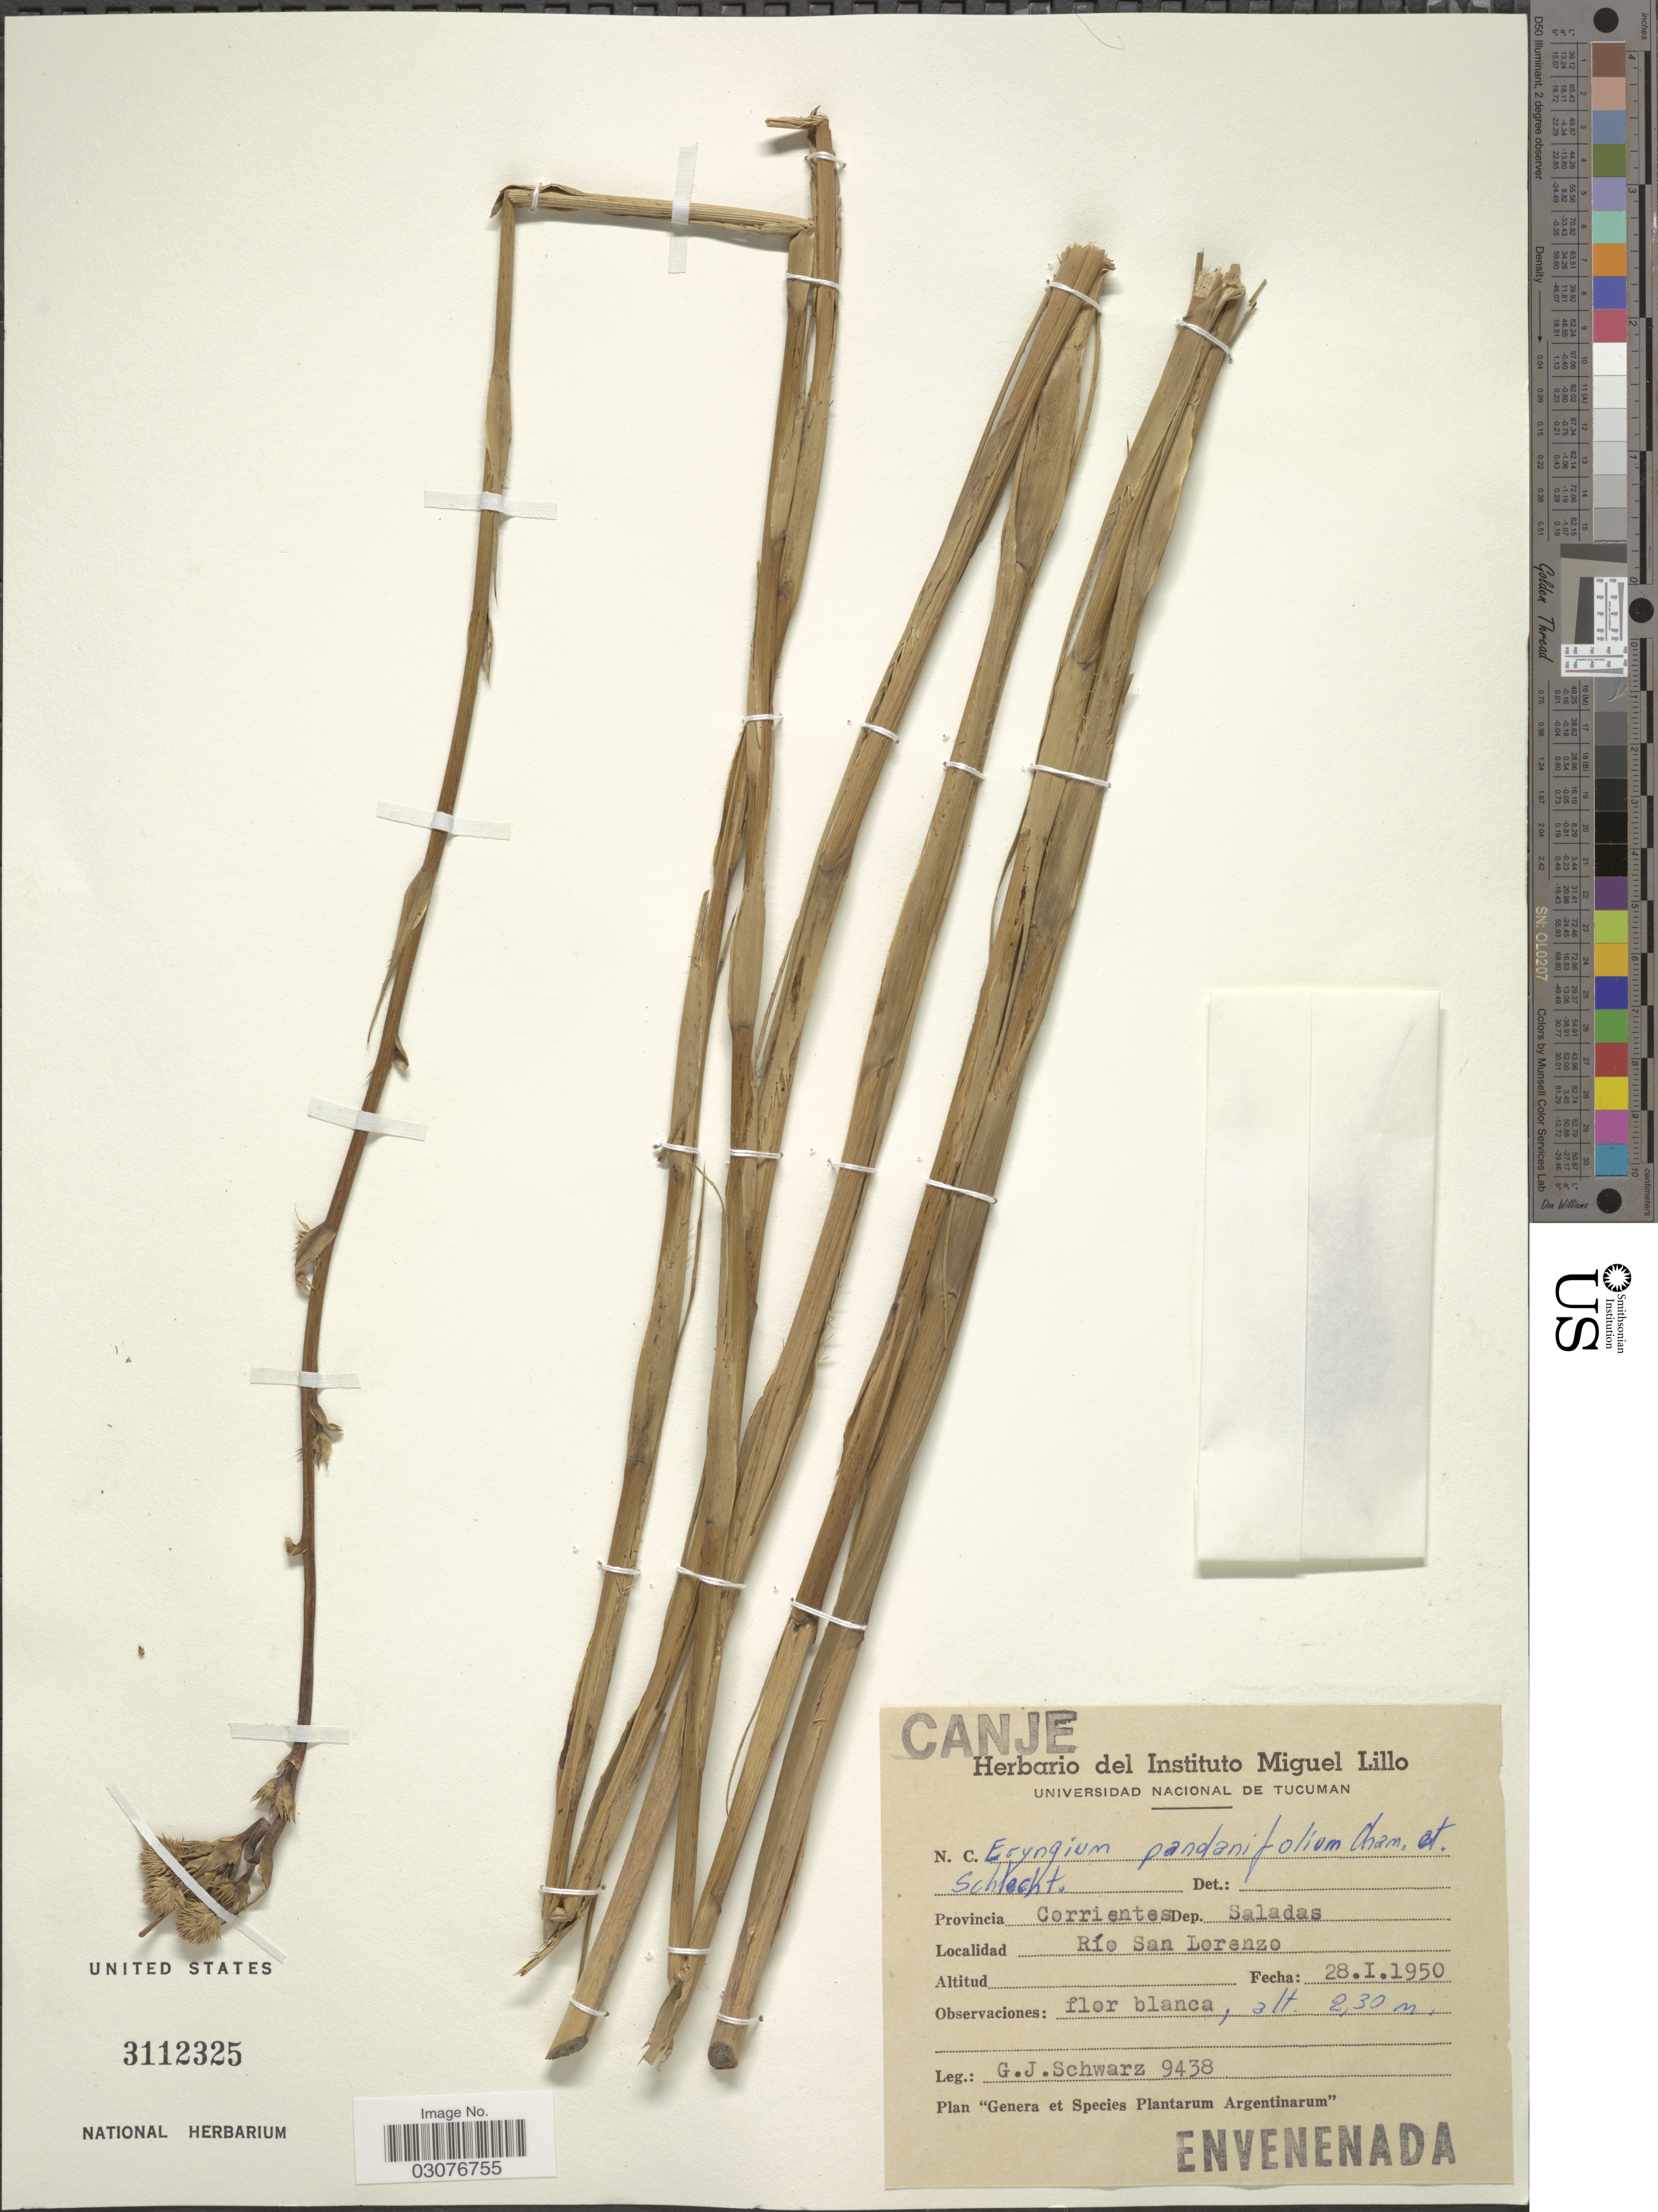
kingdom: Plantae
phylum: Tracheophyta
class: Magnoliopsida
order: Apiales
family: Apiaceae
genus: Eryngium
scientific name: Eryngium pandanifolium var. pandanifolium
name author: Cham. & Schltdl.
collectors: G. J. Schwarz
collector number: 9438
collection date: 1950-01-28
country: Argentina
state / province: Corrientes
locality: Dep. Saladas, Río San Lorenzo.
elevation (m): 230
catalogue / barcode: US 3112325